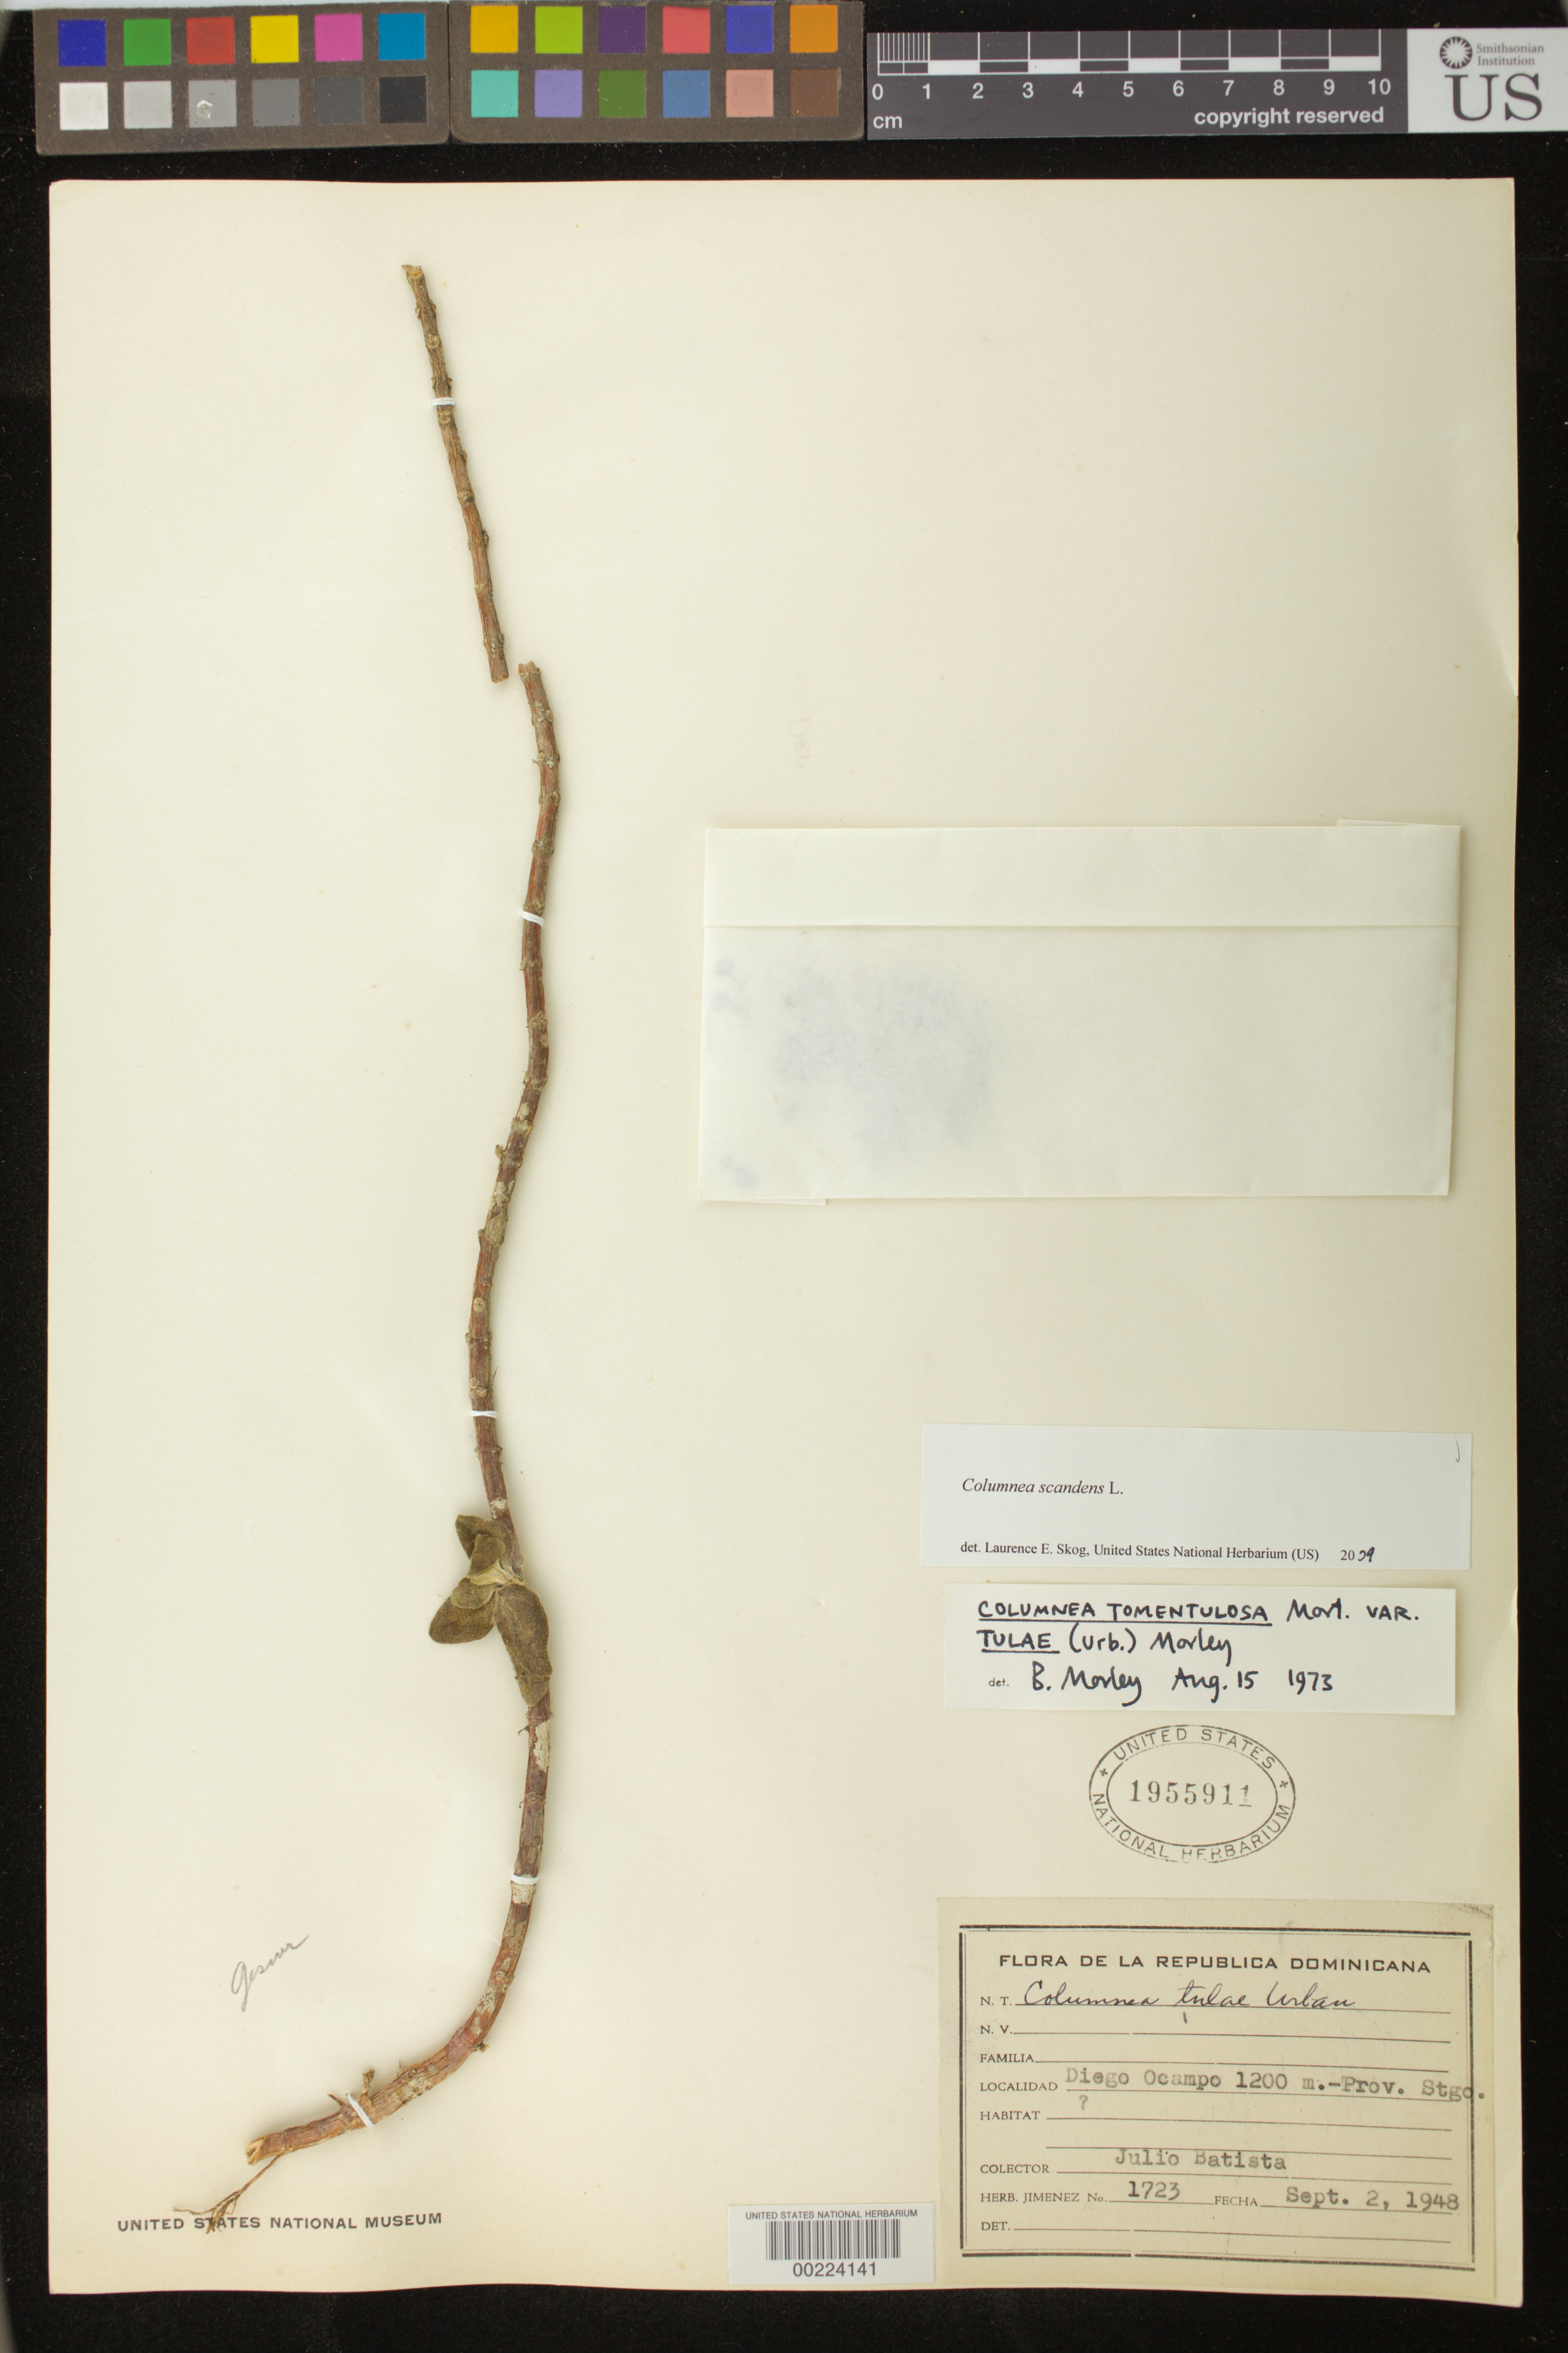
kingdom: Plantae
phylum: Tracheophyta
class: Magnoliopsida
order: Lamiales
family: Gesneriaceae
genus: Columnea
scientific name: Columnea scandens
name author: L.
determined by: Skog, Laurence E.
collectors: J. Batista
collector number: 1723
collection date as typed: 02 Sep 1948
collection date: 1948-09-02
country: Dominican Republic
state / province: Santiago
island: Hispaniola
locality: Diego Ocampo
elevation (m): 1200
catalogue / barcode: US 1955911